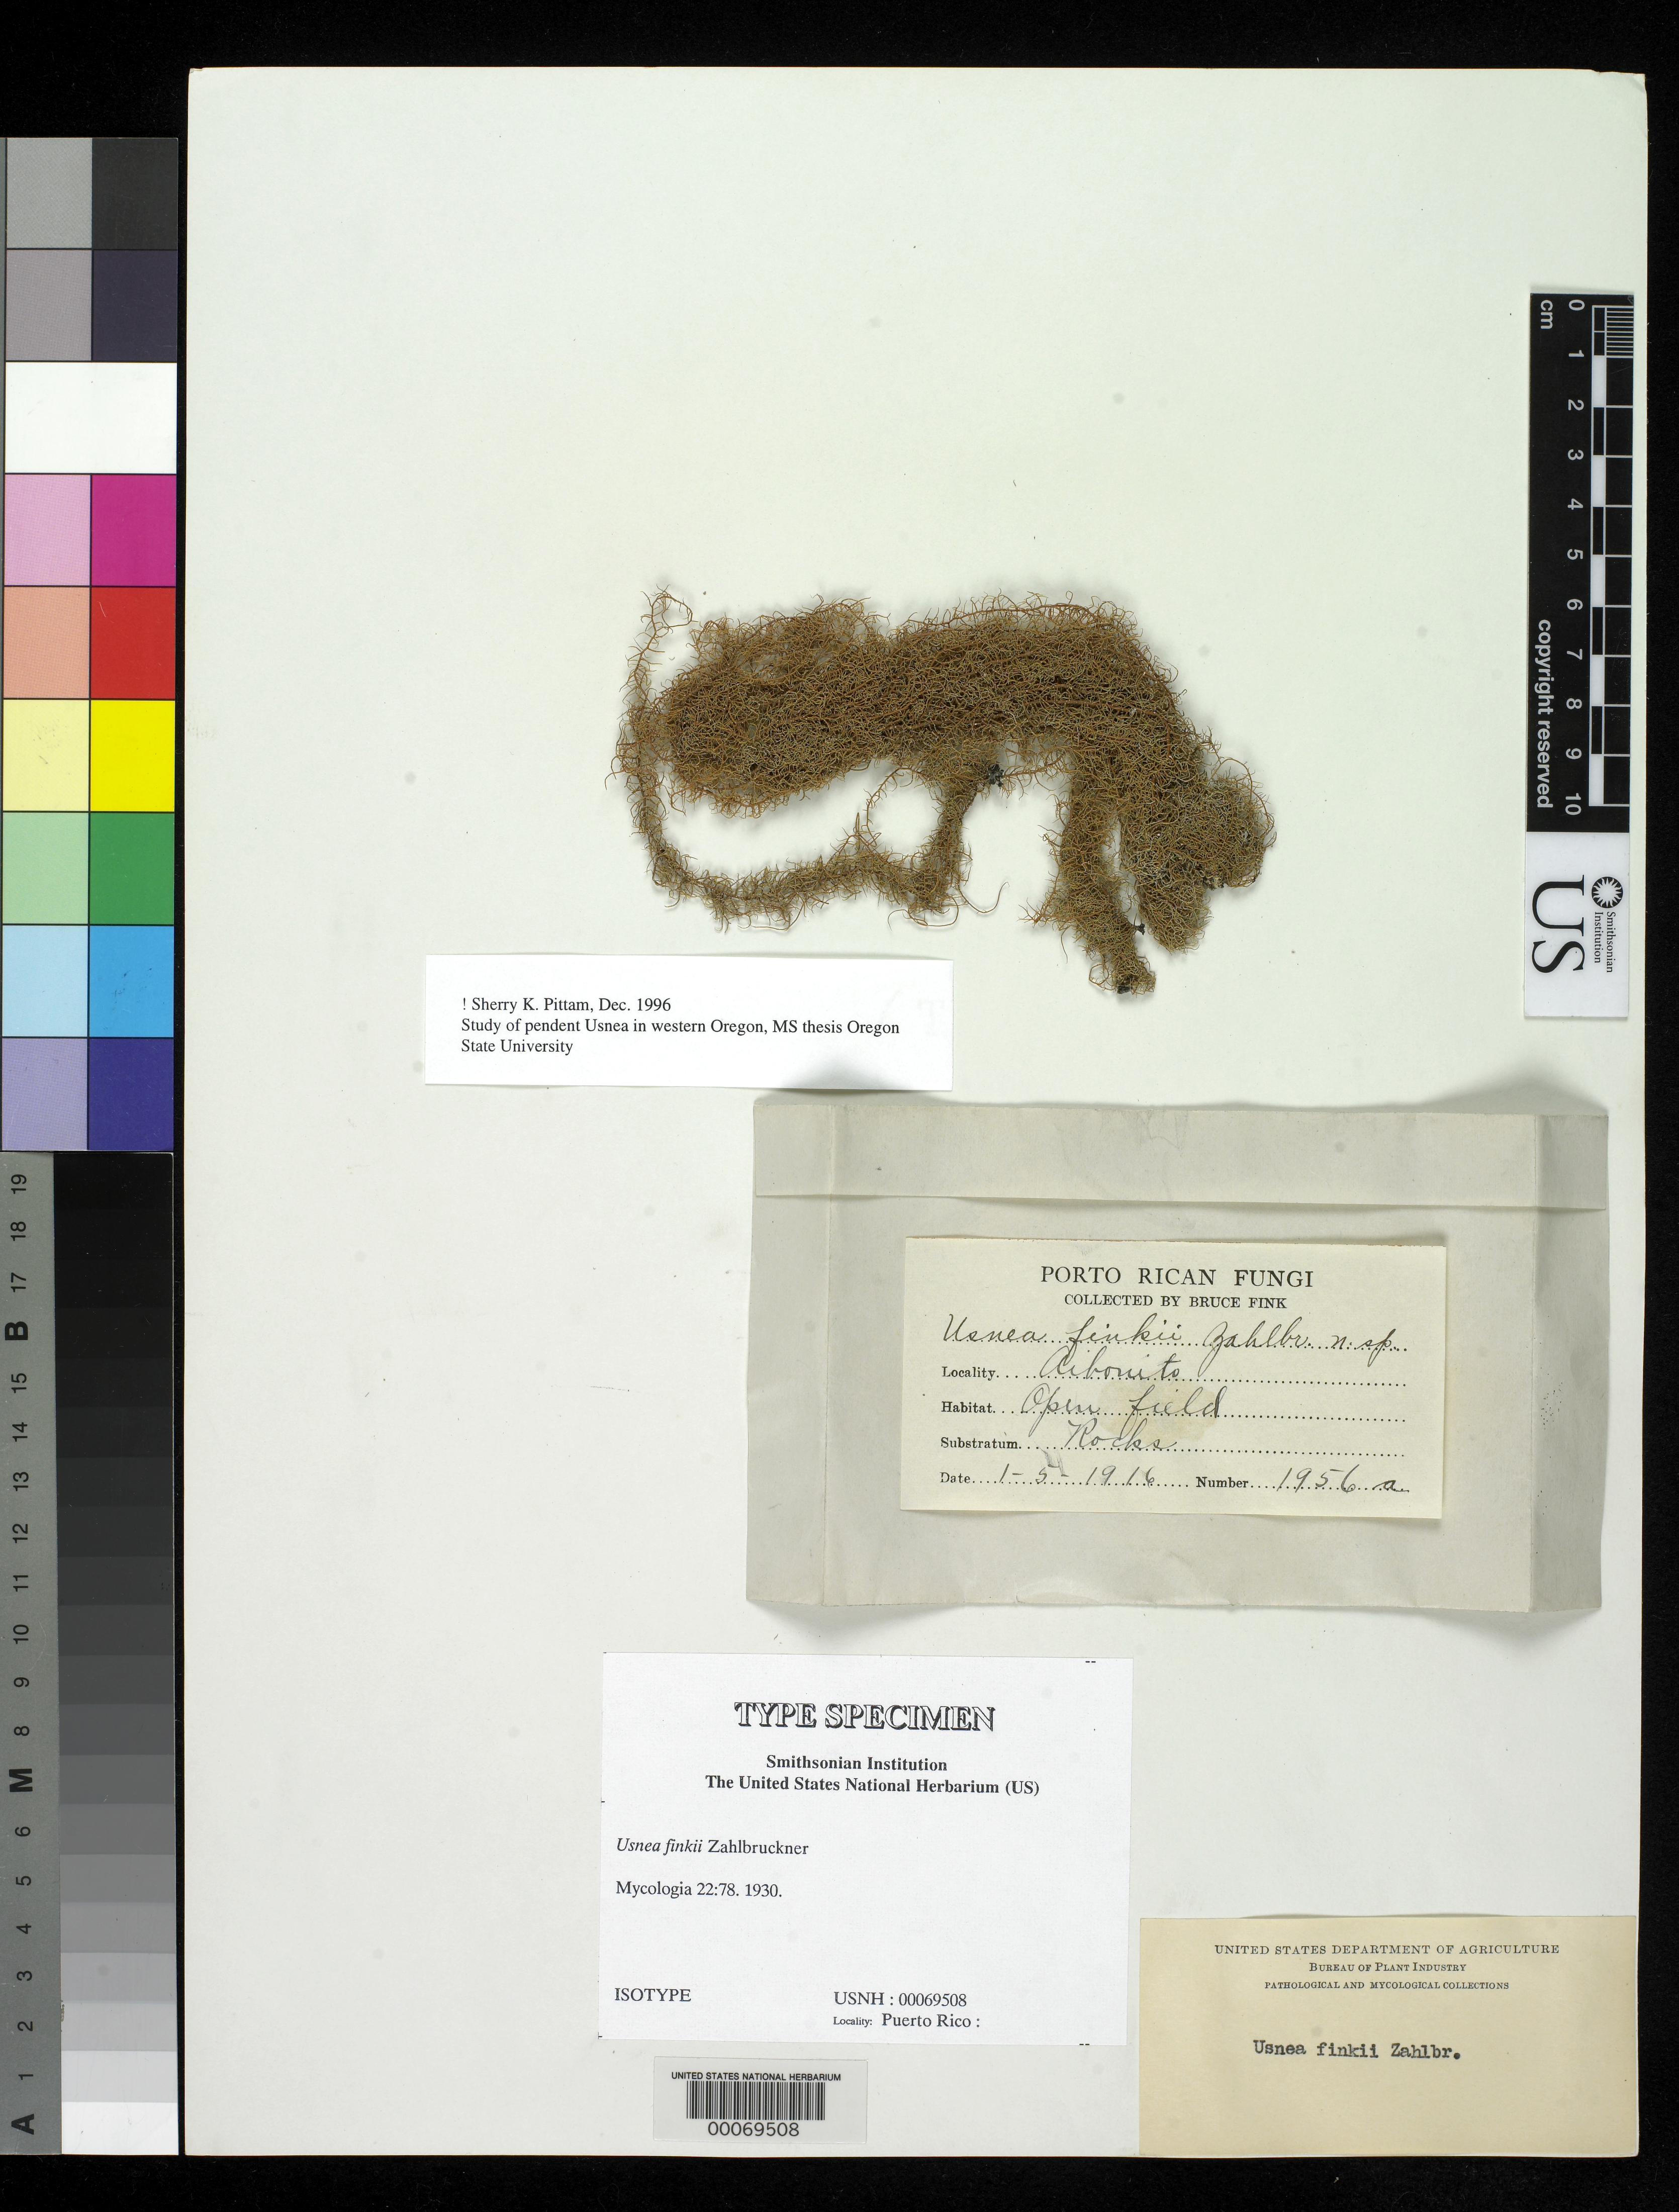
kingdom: Fungi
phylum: Ascomycota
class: Lecanoromycetes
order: Lecanorales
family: Parmeliaceae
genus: Usnea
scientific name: Usnea finkii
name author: Zahlbr.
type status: Isotype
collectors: B. Fink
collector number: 1956 a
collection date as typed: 05 Jan 1916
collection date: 1916-01-05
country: Puerto Rico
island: Greater Antilles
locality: Aibonito.